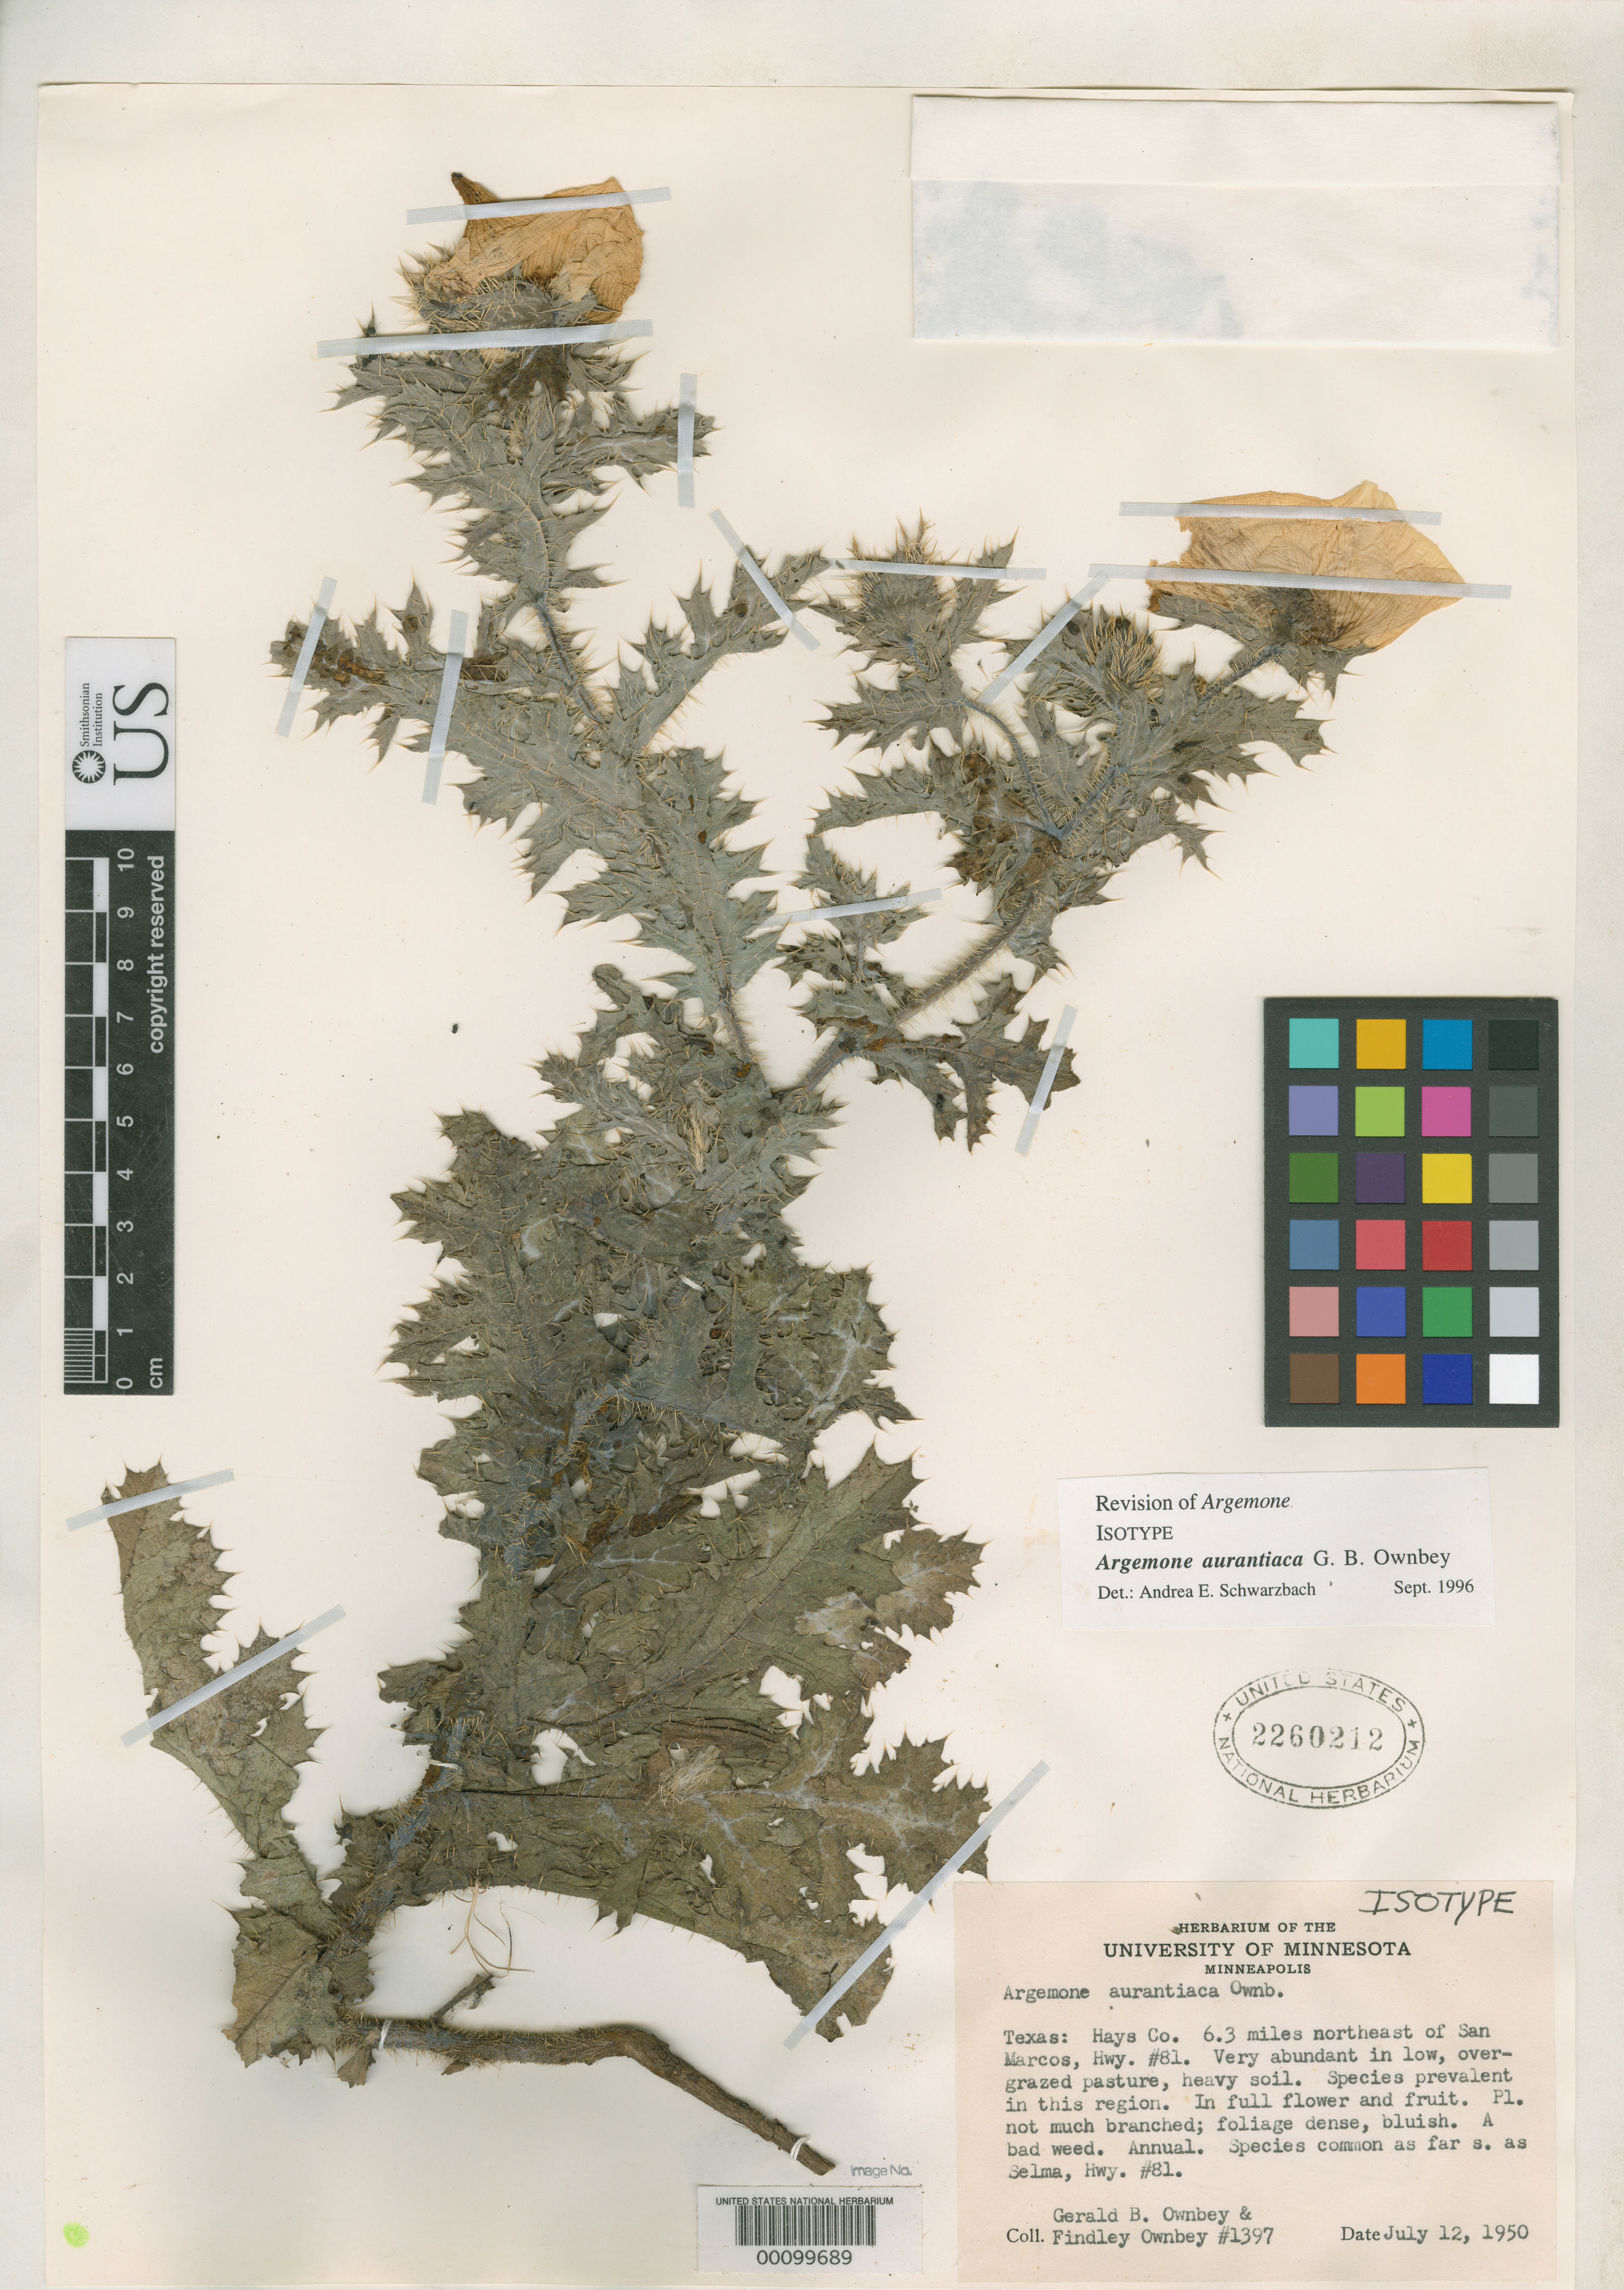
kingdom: Plantae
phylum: Tracheophyta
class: Magnoliopsida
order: Ranunculales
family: Papaveraceae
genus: Argemone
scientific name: Argemone aurantiaca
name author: G.B. Ownbey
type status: Isotype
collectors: G. B. Ownbey & F. Ownbey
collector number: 1397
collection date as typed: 12 Jul 1950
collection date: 1950-07-12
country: United States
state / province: Texas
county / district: Hays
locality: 6.3 mi NE of San Marcos, Highway 81. Mixed.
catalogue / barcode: US 2260212